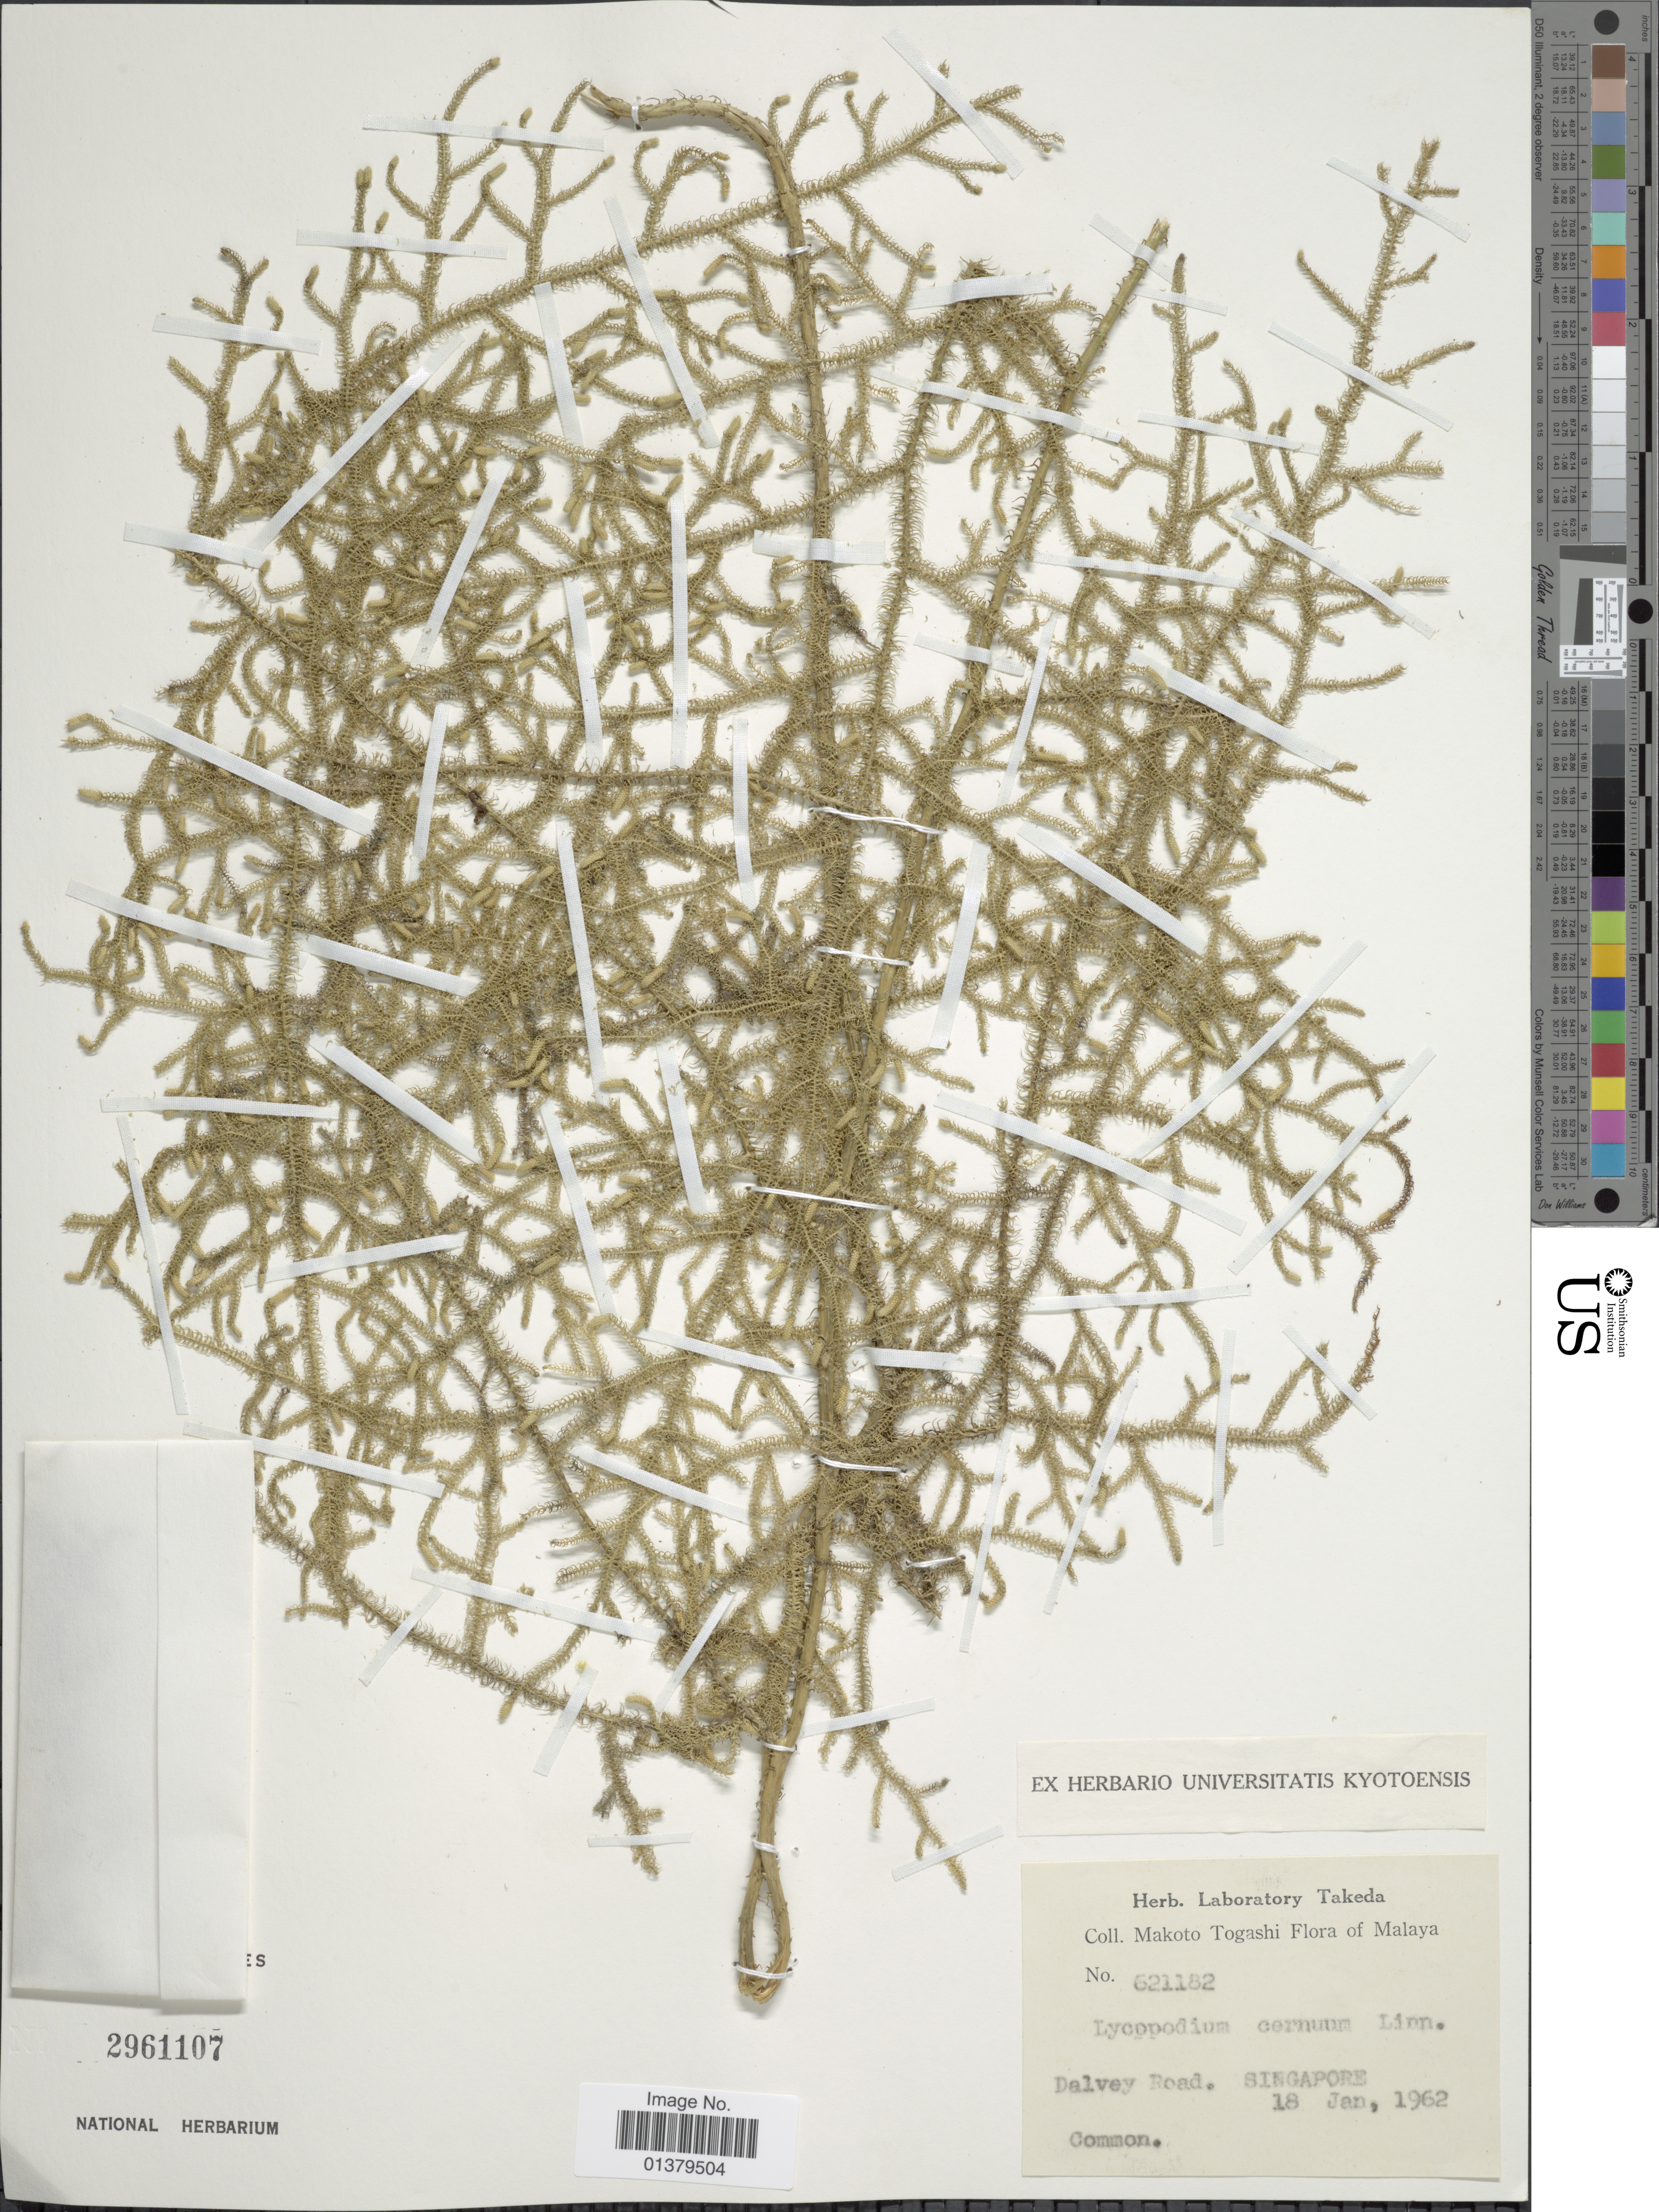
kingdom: Plantae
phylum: Tracheophyta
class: Lycopodiopsida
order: Lycopodiales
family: Lycopodiaceae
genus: Palhinhaea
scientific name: Palhinhaea cernua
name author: (L.) Vasc. & Franco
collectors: M. Togashi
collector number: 621182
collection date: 1962-01-18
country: Singapore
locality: Malaya, Dalvey Road, Singapore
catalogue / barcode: US 2961107